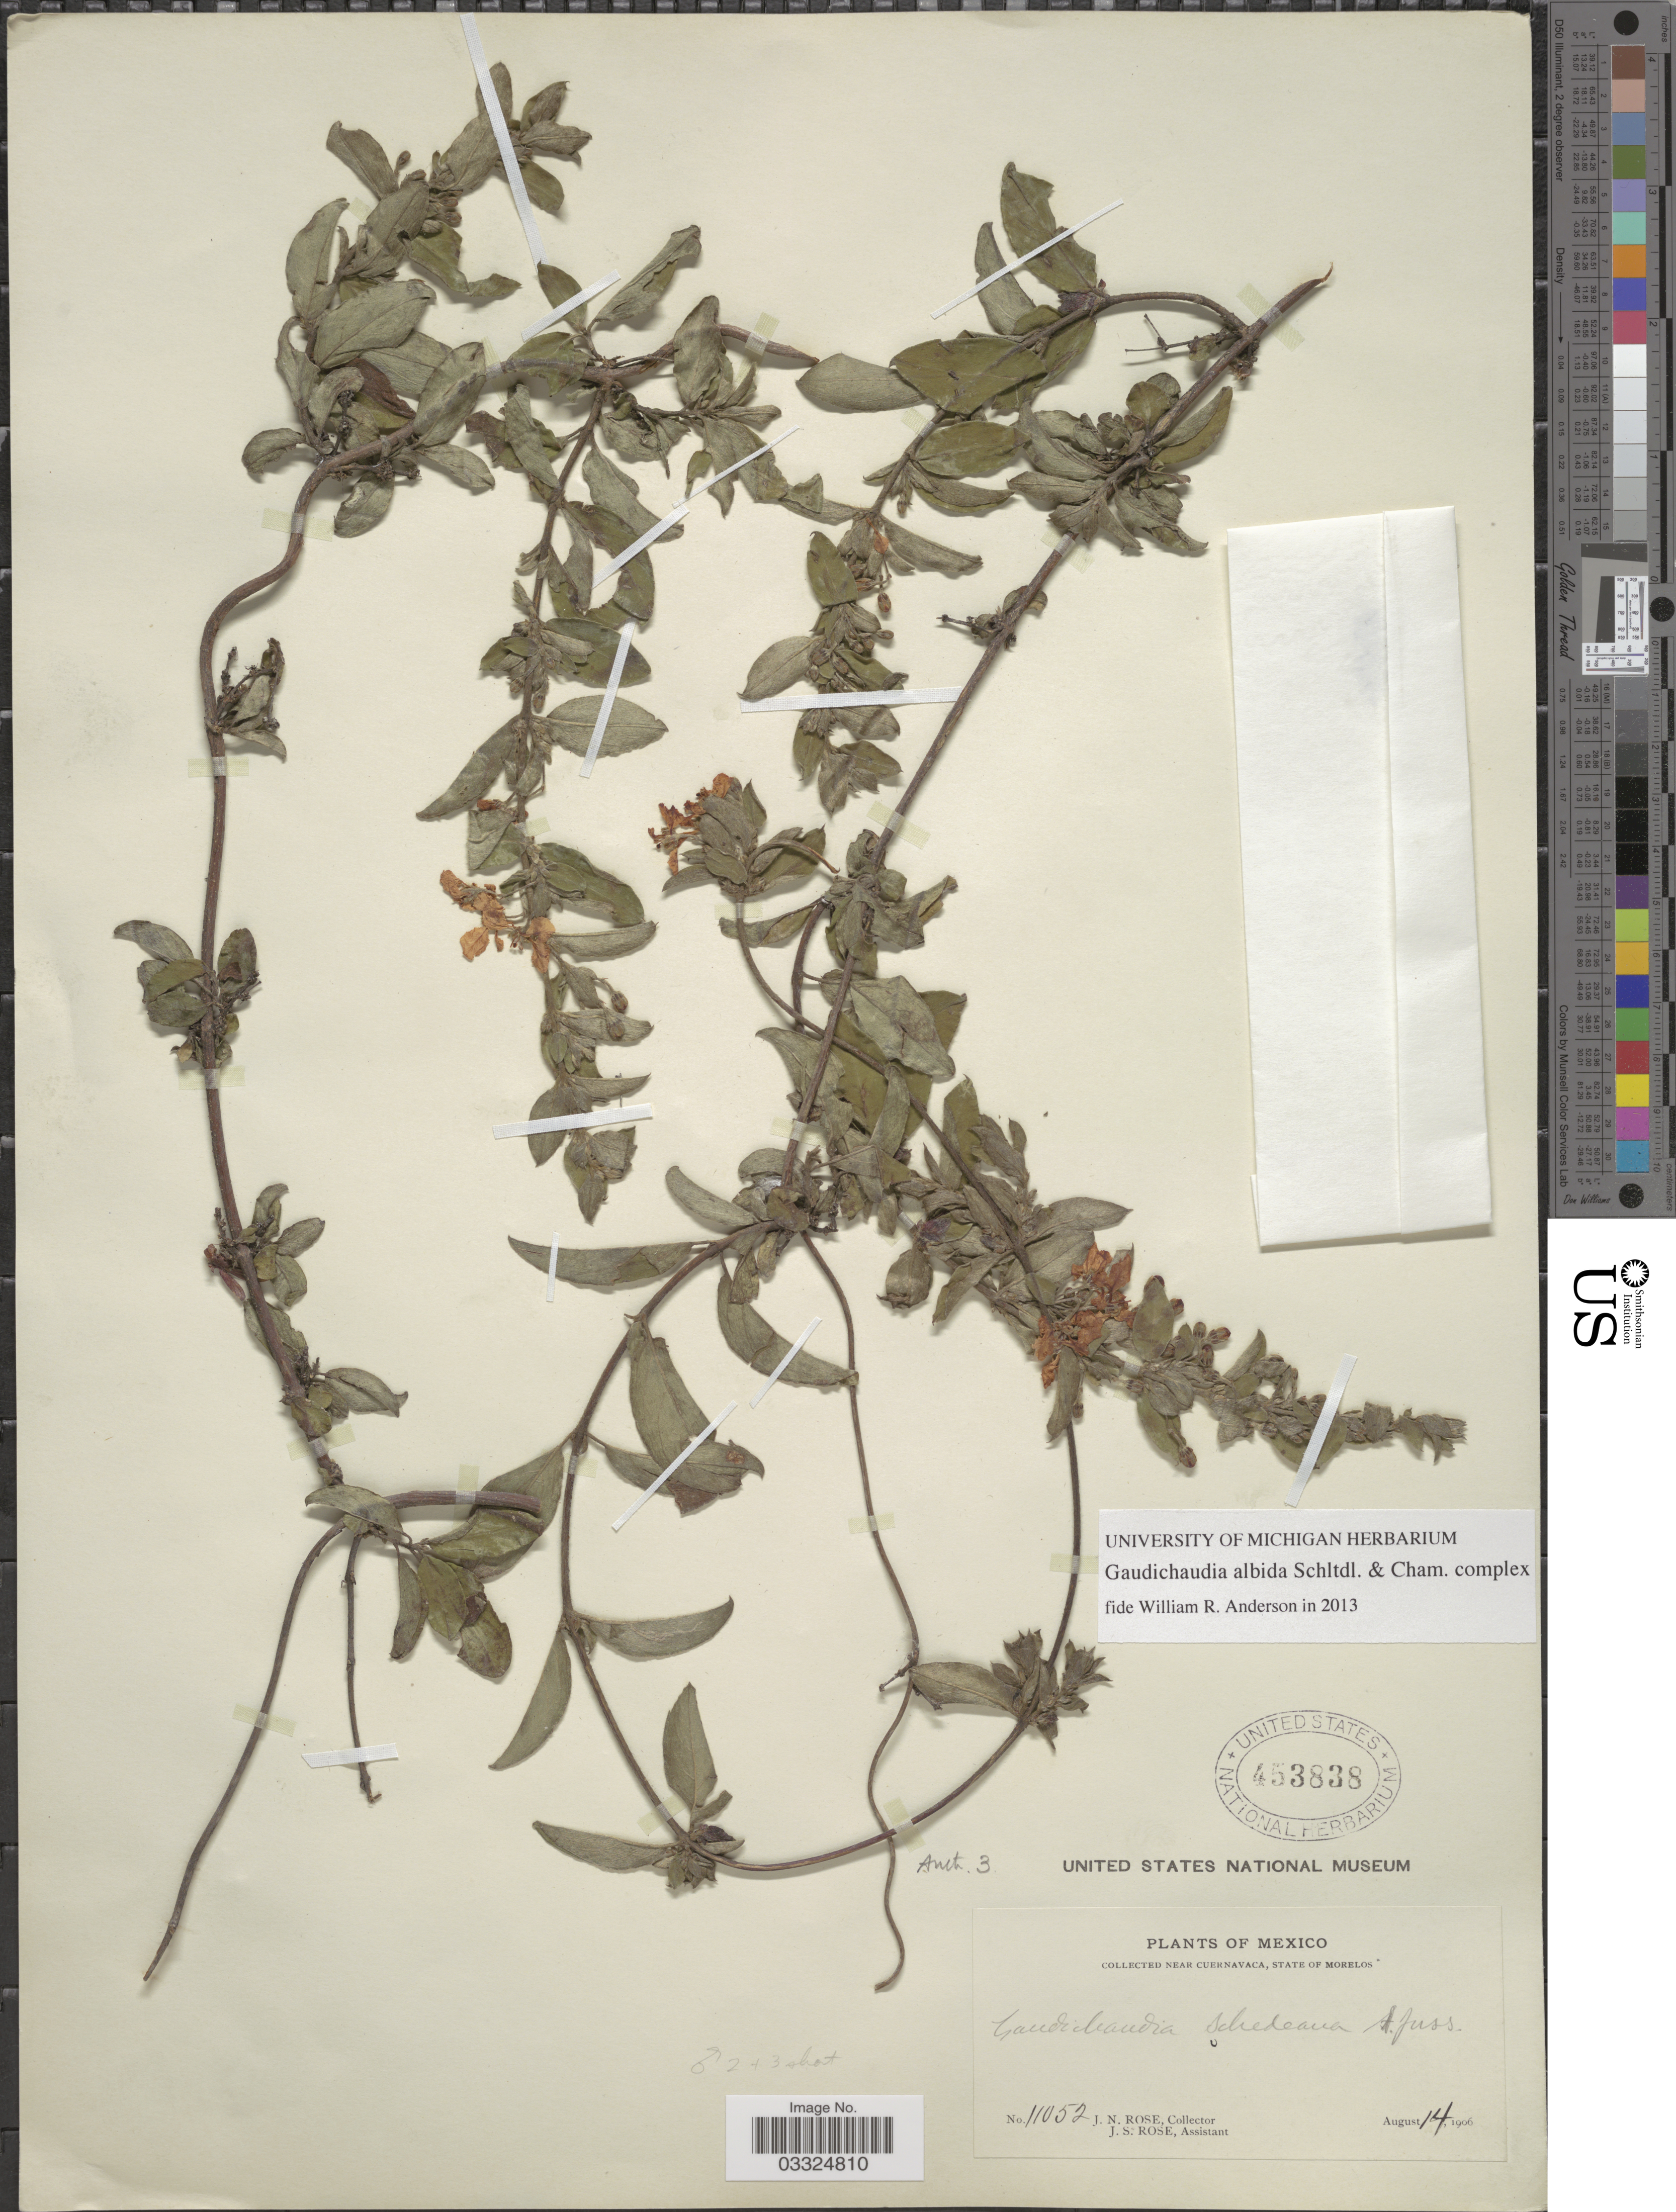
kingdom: Plantae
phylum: Tracheophyta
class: Magnoliopsida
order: Malpighiales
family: Malpighiaceae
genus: Gaudichaudia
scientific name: Gaudichaudia albida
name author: Schltdl. & Cham.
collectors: J. N. Rose & J. S. Rose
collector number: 11052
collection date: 1906-08-14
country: Mexico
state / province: Morelos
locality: Near Cuernavaca.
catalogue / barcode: US 453838